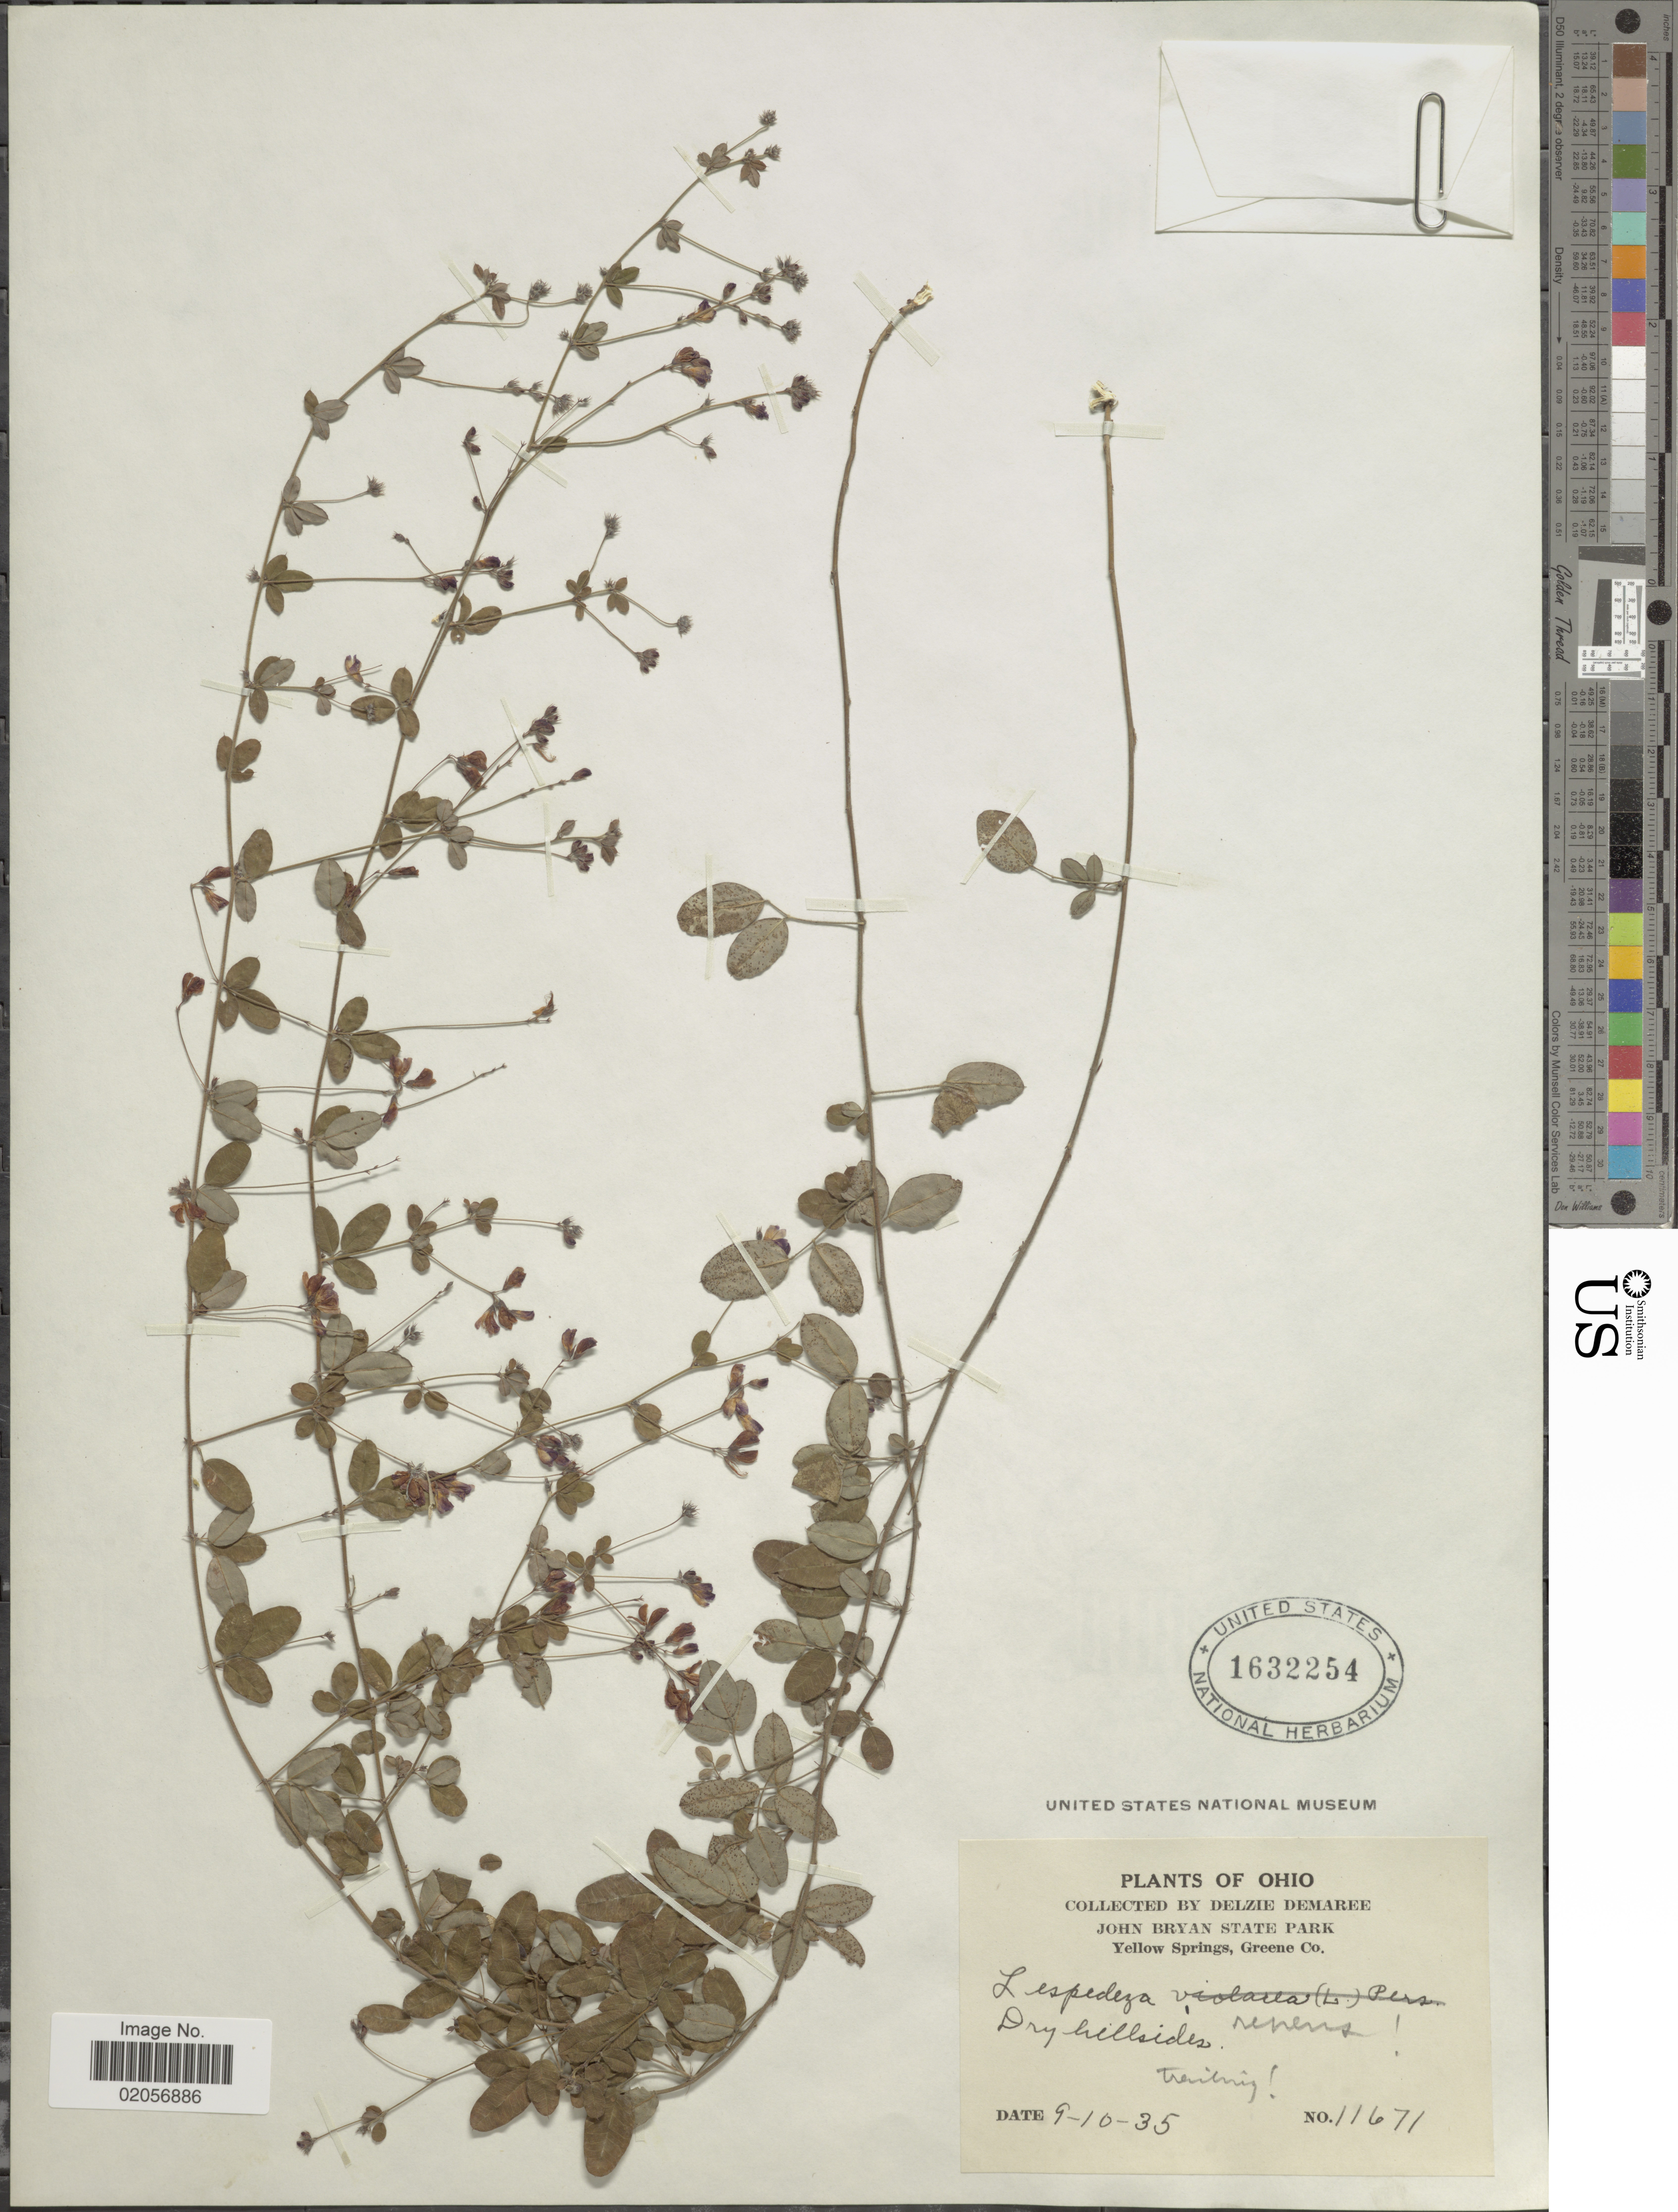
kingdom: Plantae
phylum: Tracheophyta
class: Magnoliopsida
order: Fabales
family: Fabaceae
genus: Lespedeza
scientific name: Lespedeza repens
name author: (L.) W.P.C. Barton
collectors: D. Demaree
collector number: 11671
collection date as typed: Transcribed d/m/y: 10/9/35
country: United States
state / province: Ohio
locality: John Bryan State Park, Yellow Springs, Greene Co.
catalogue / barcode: US 1632254